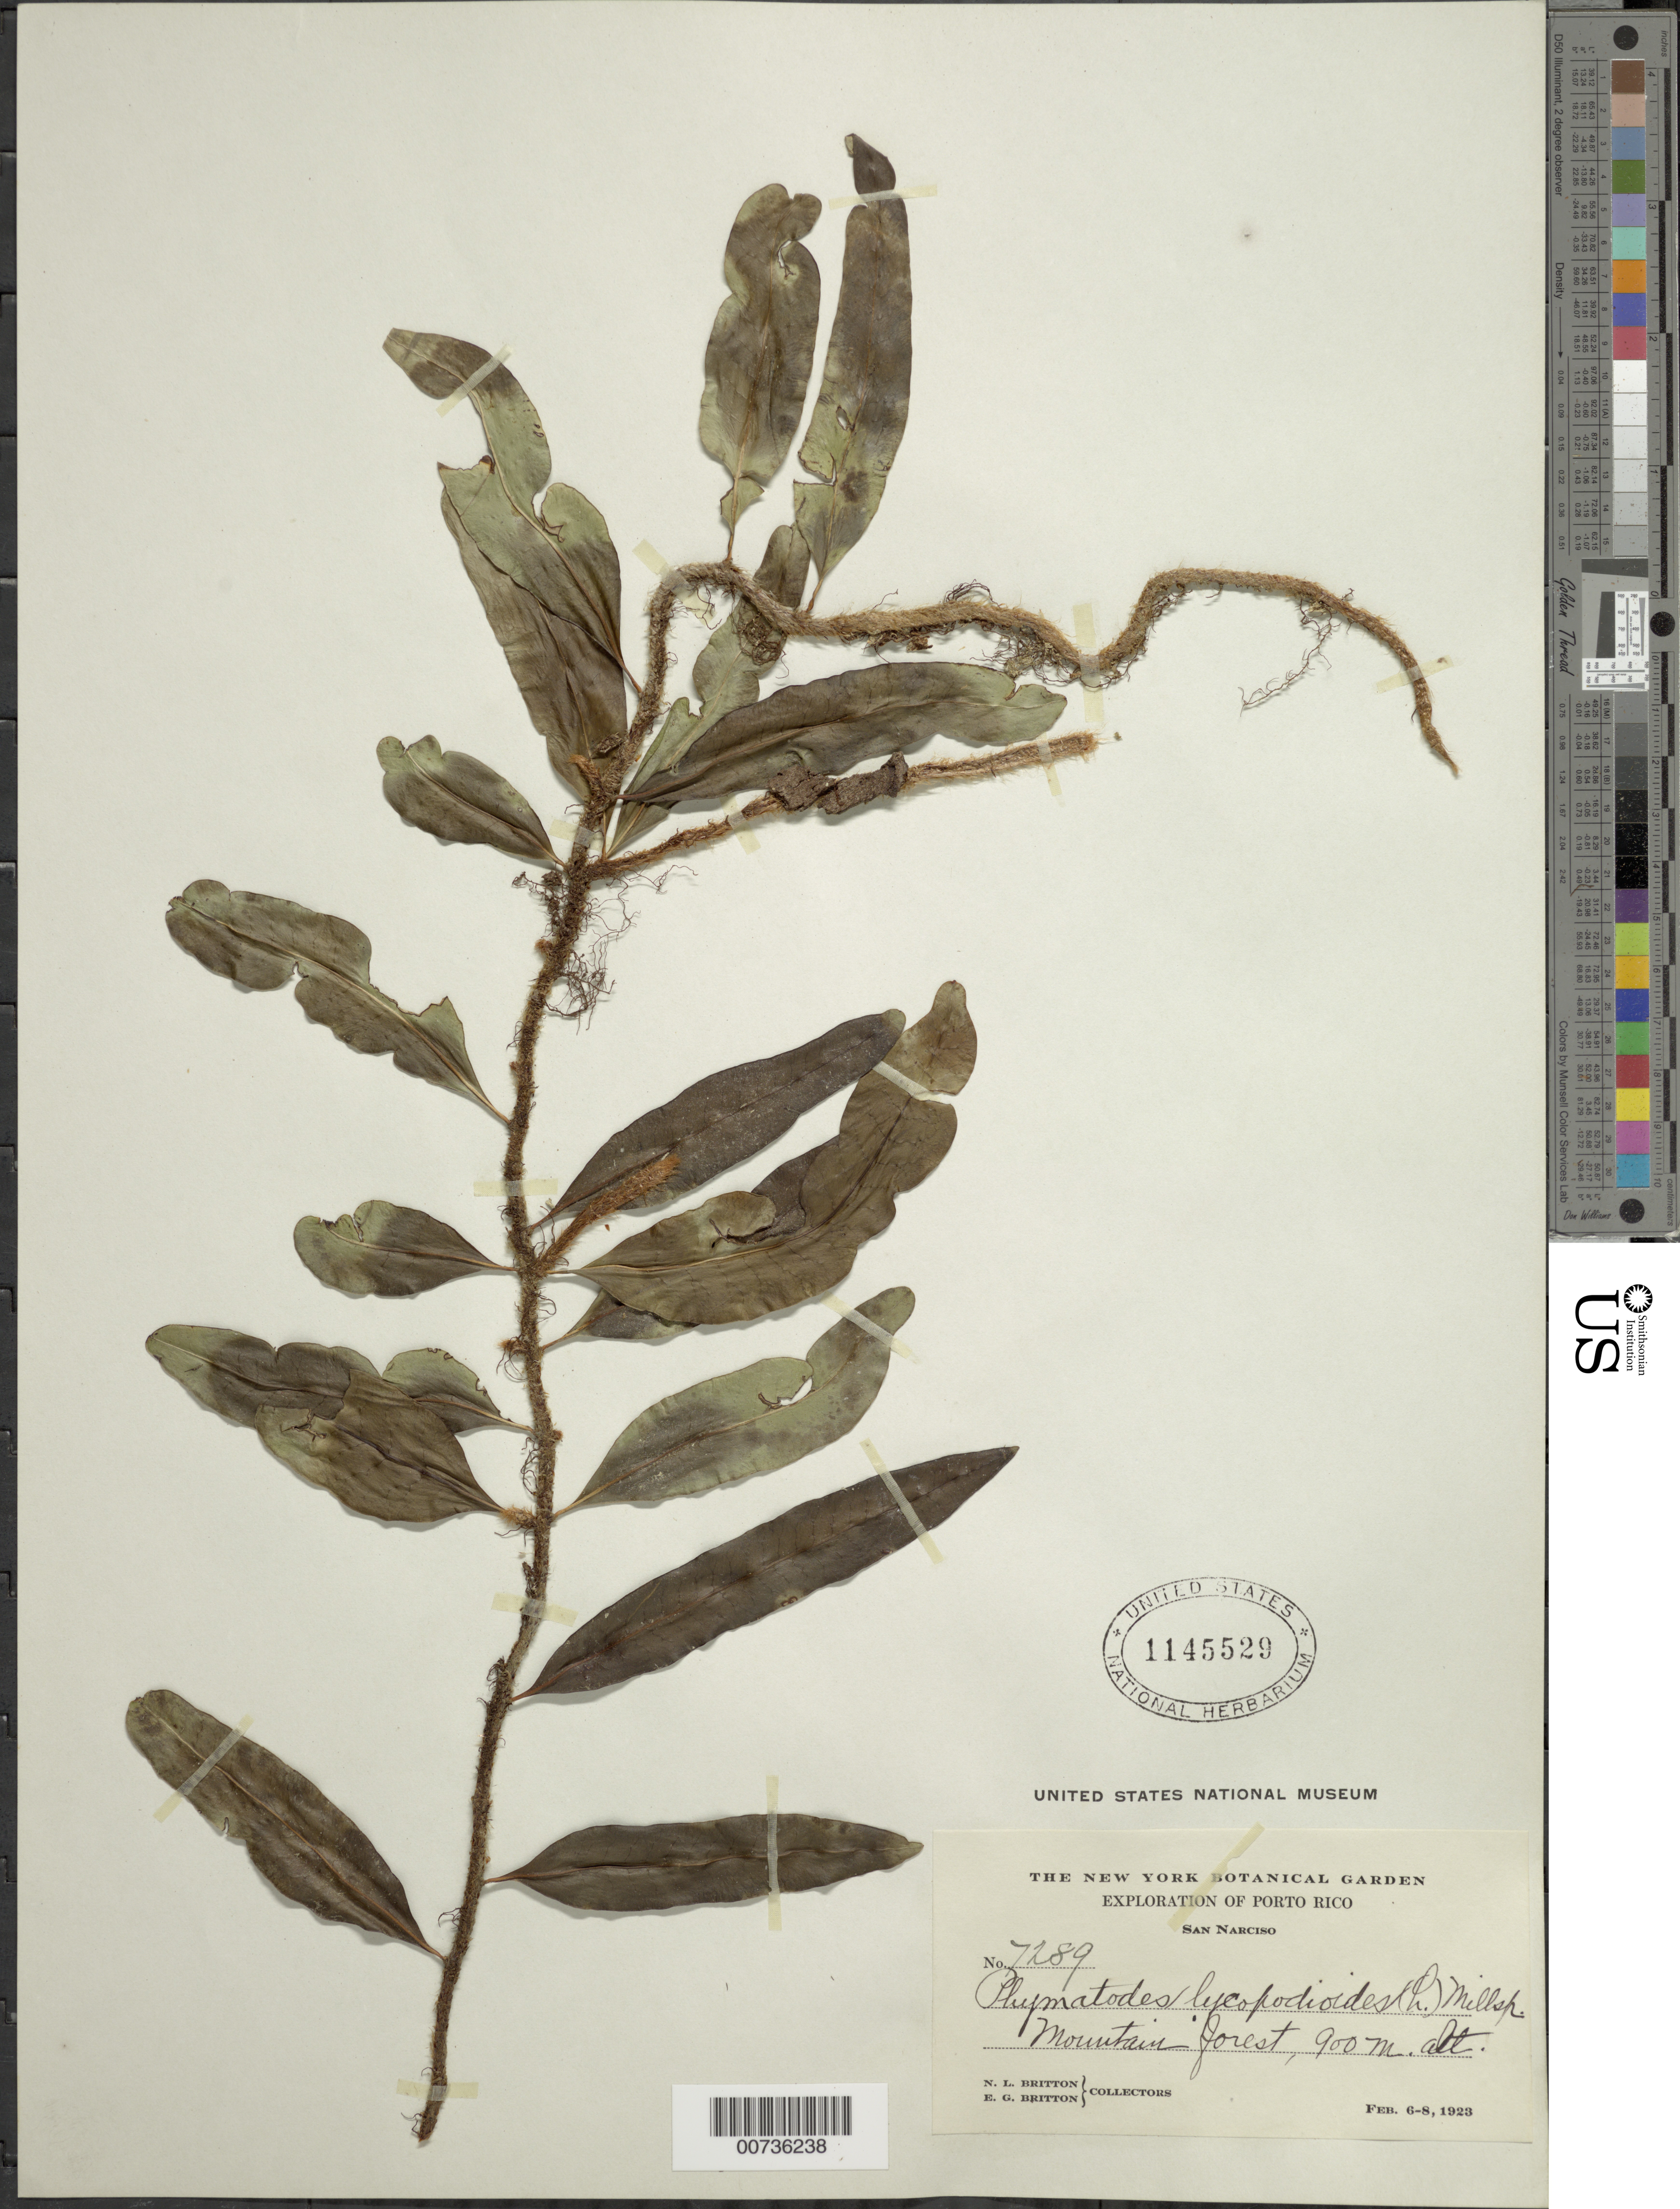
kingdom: Plantae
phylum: Tracheophyta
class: Polypodiopsida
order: Polypodiales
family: Polypodiaceae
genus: Microgramma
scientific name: Microgramma lycopodioides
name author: (L.) Copel.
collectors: N. Britton & E. G. Britton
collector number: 7289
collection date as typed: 06 Feb 1923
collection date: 1923-02-06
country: Puerto Rico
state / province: Jayuya (?)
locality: San Narciso. Mountain Forest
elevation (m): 900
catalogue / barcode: US 1145529